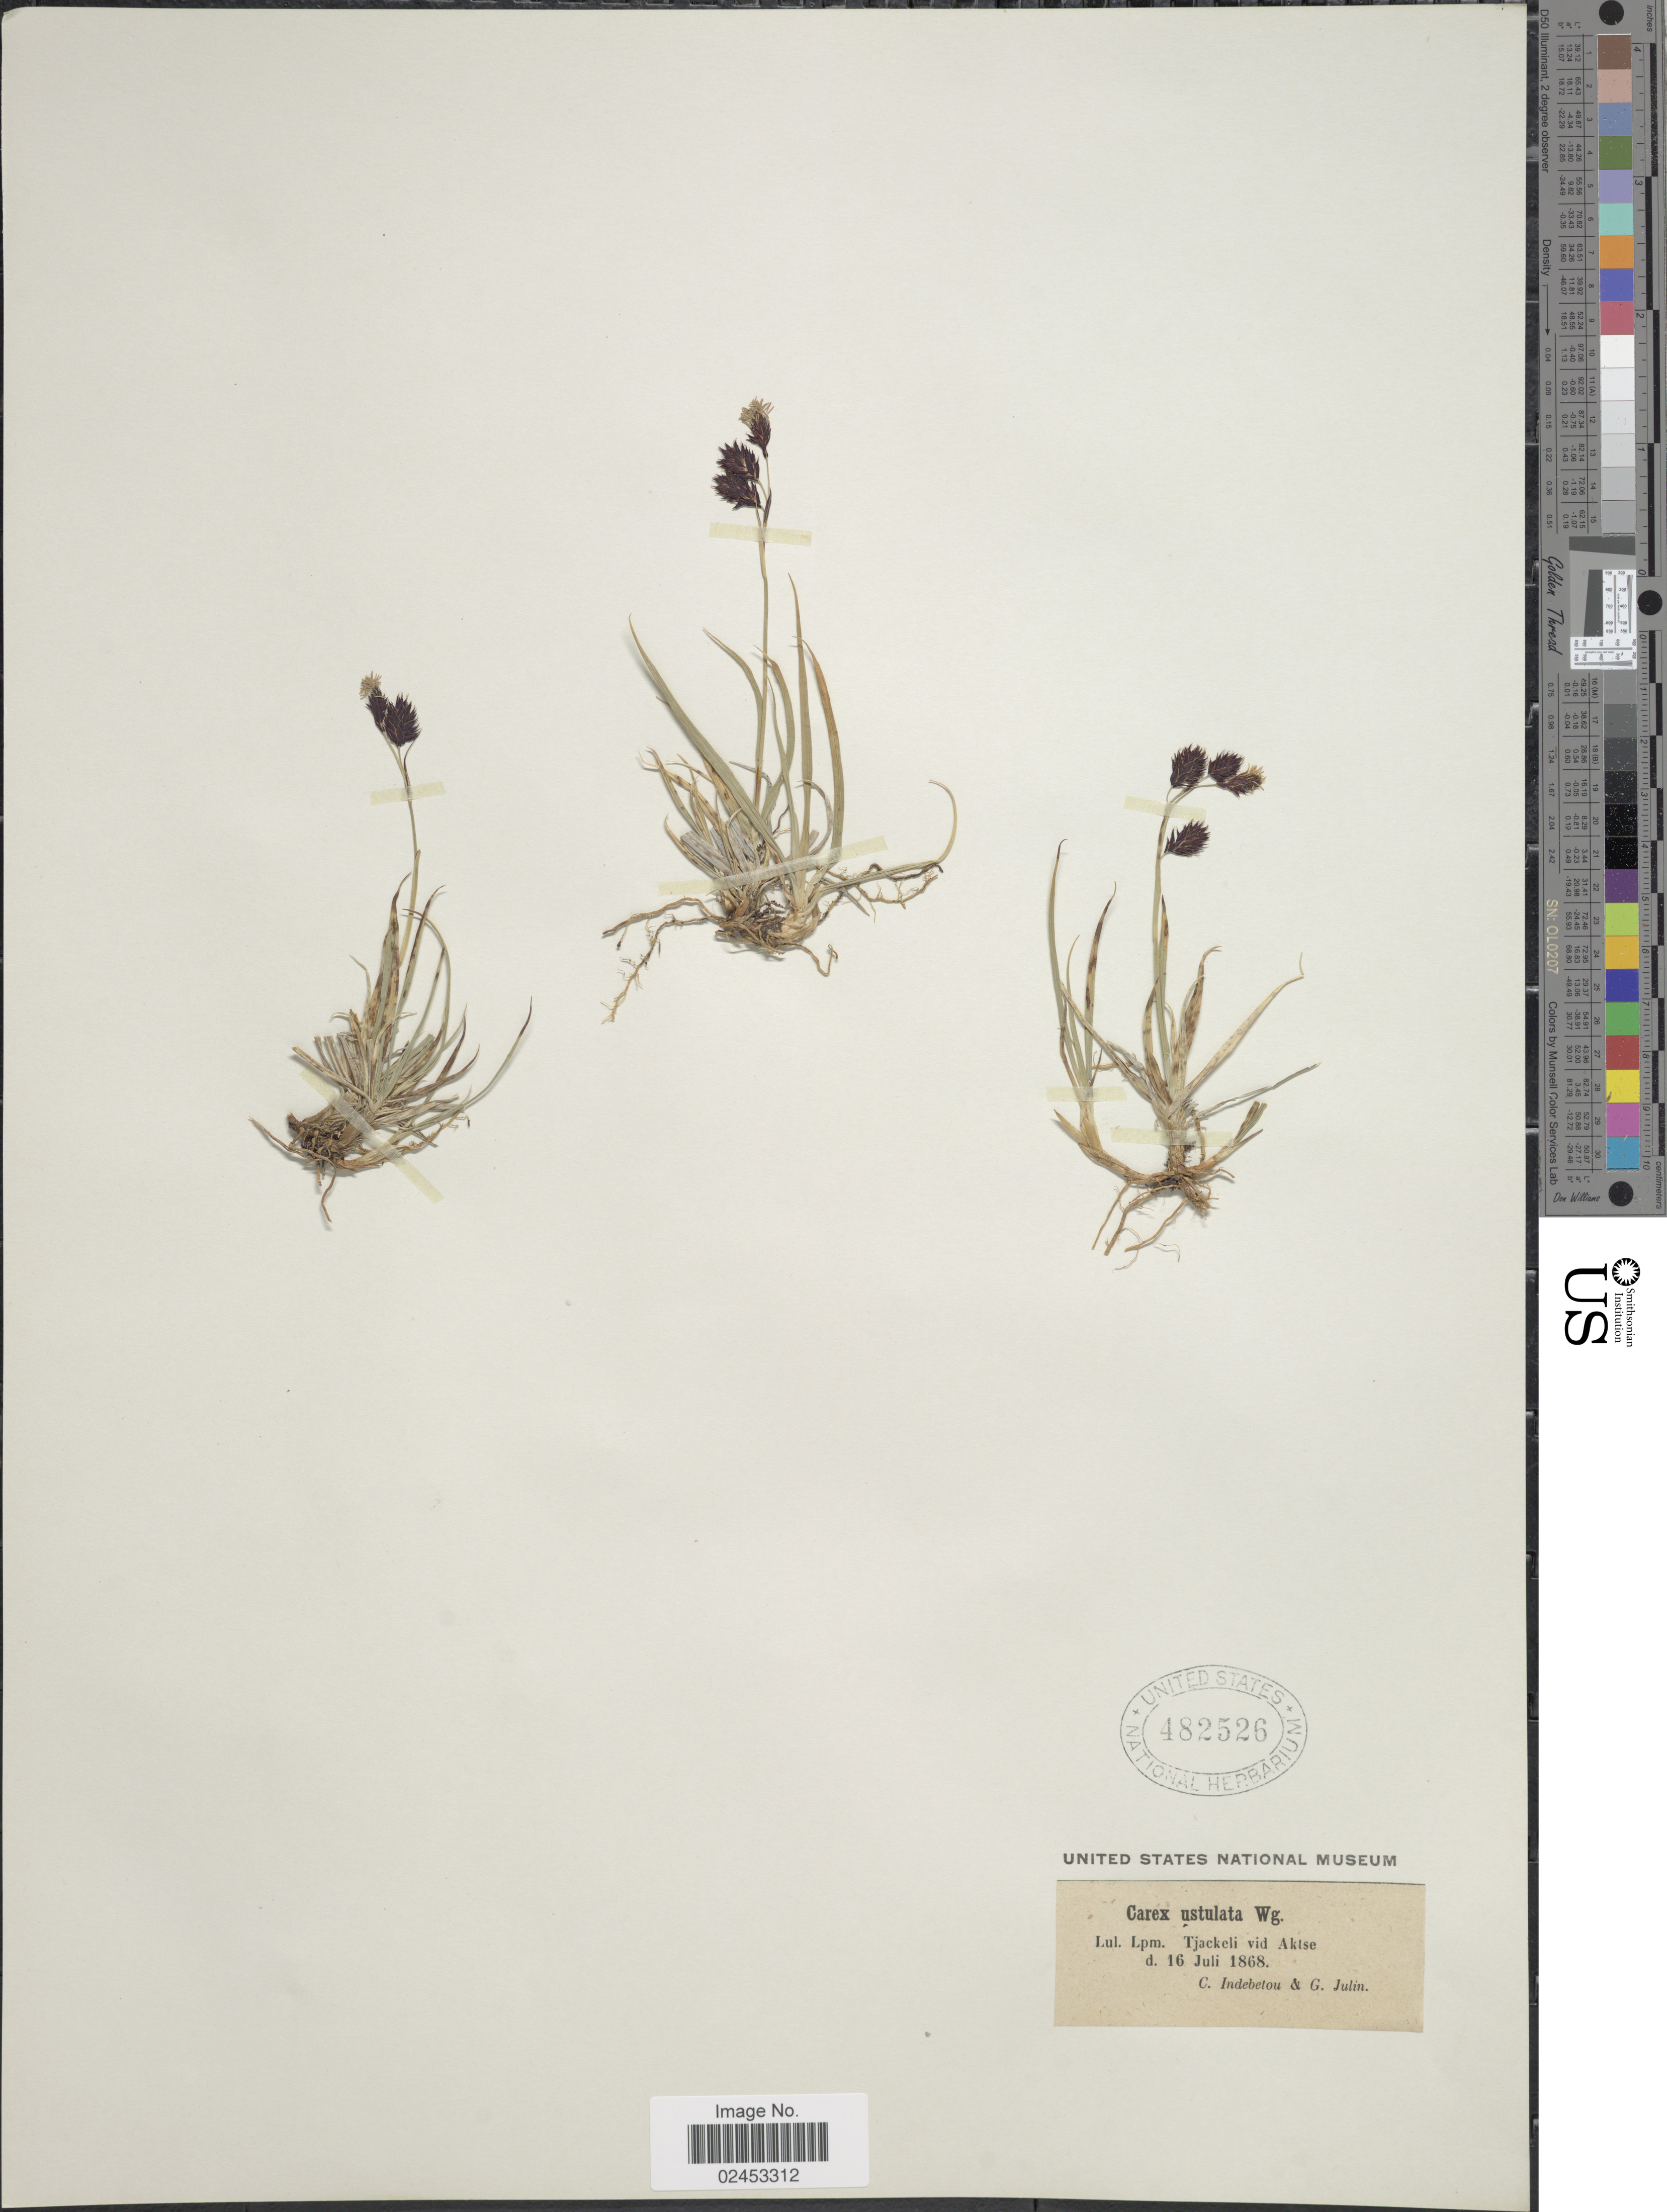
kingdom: Plantae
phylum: Tracheophyta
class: Liliopsida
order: Poales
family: Cyperaceae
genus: Carex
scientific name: Carex atrofusca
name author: Schkuhr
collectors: C. Indebetou & G. Julin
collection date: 1868-07-16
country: Sweden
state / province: Norrbotten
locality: Lul. Lpm. Tjackeli vid Aktse.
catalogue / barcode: US 482526